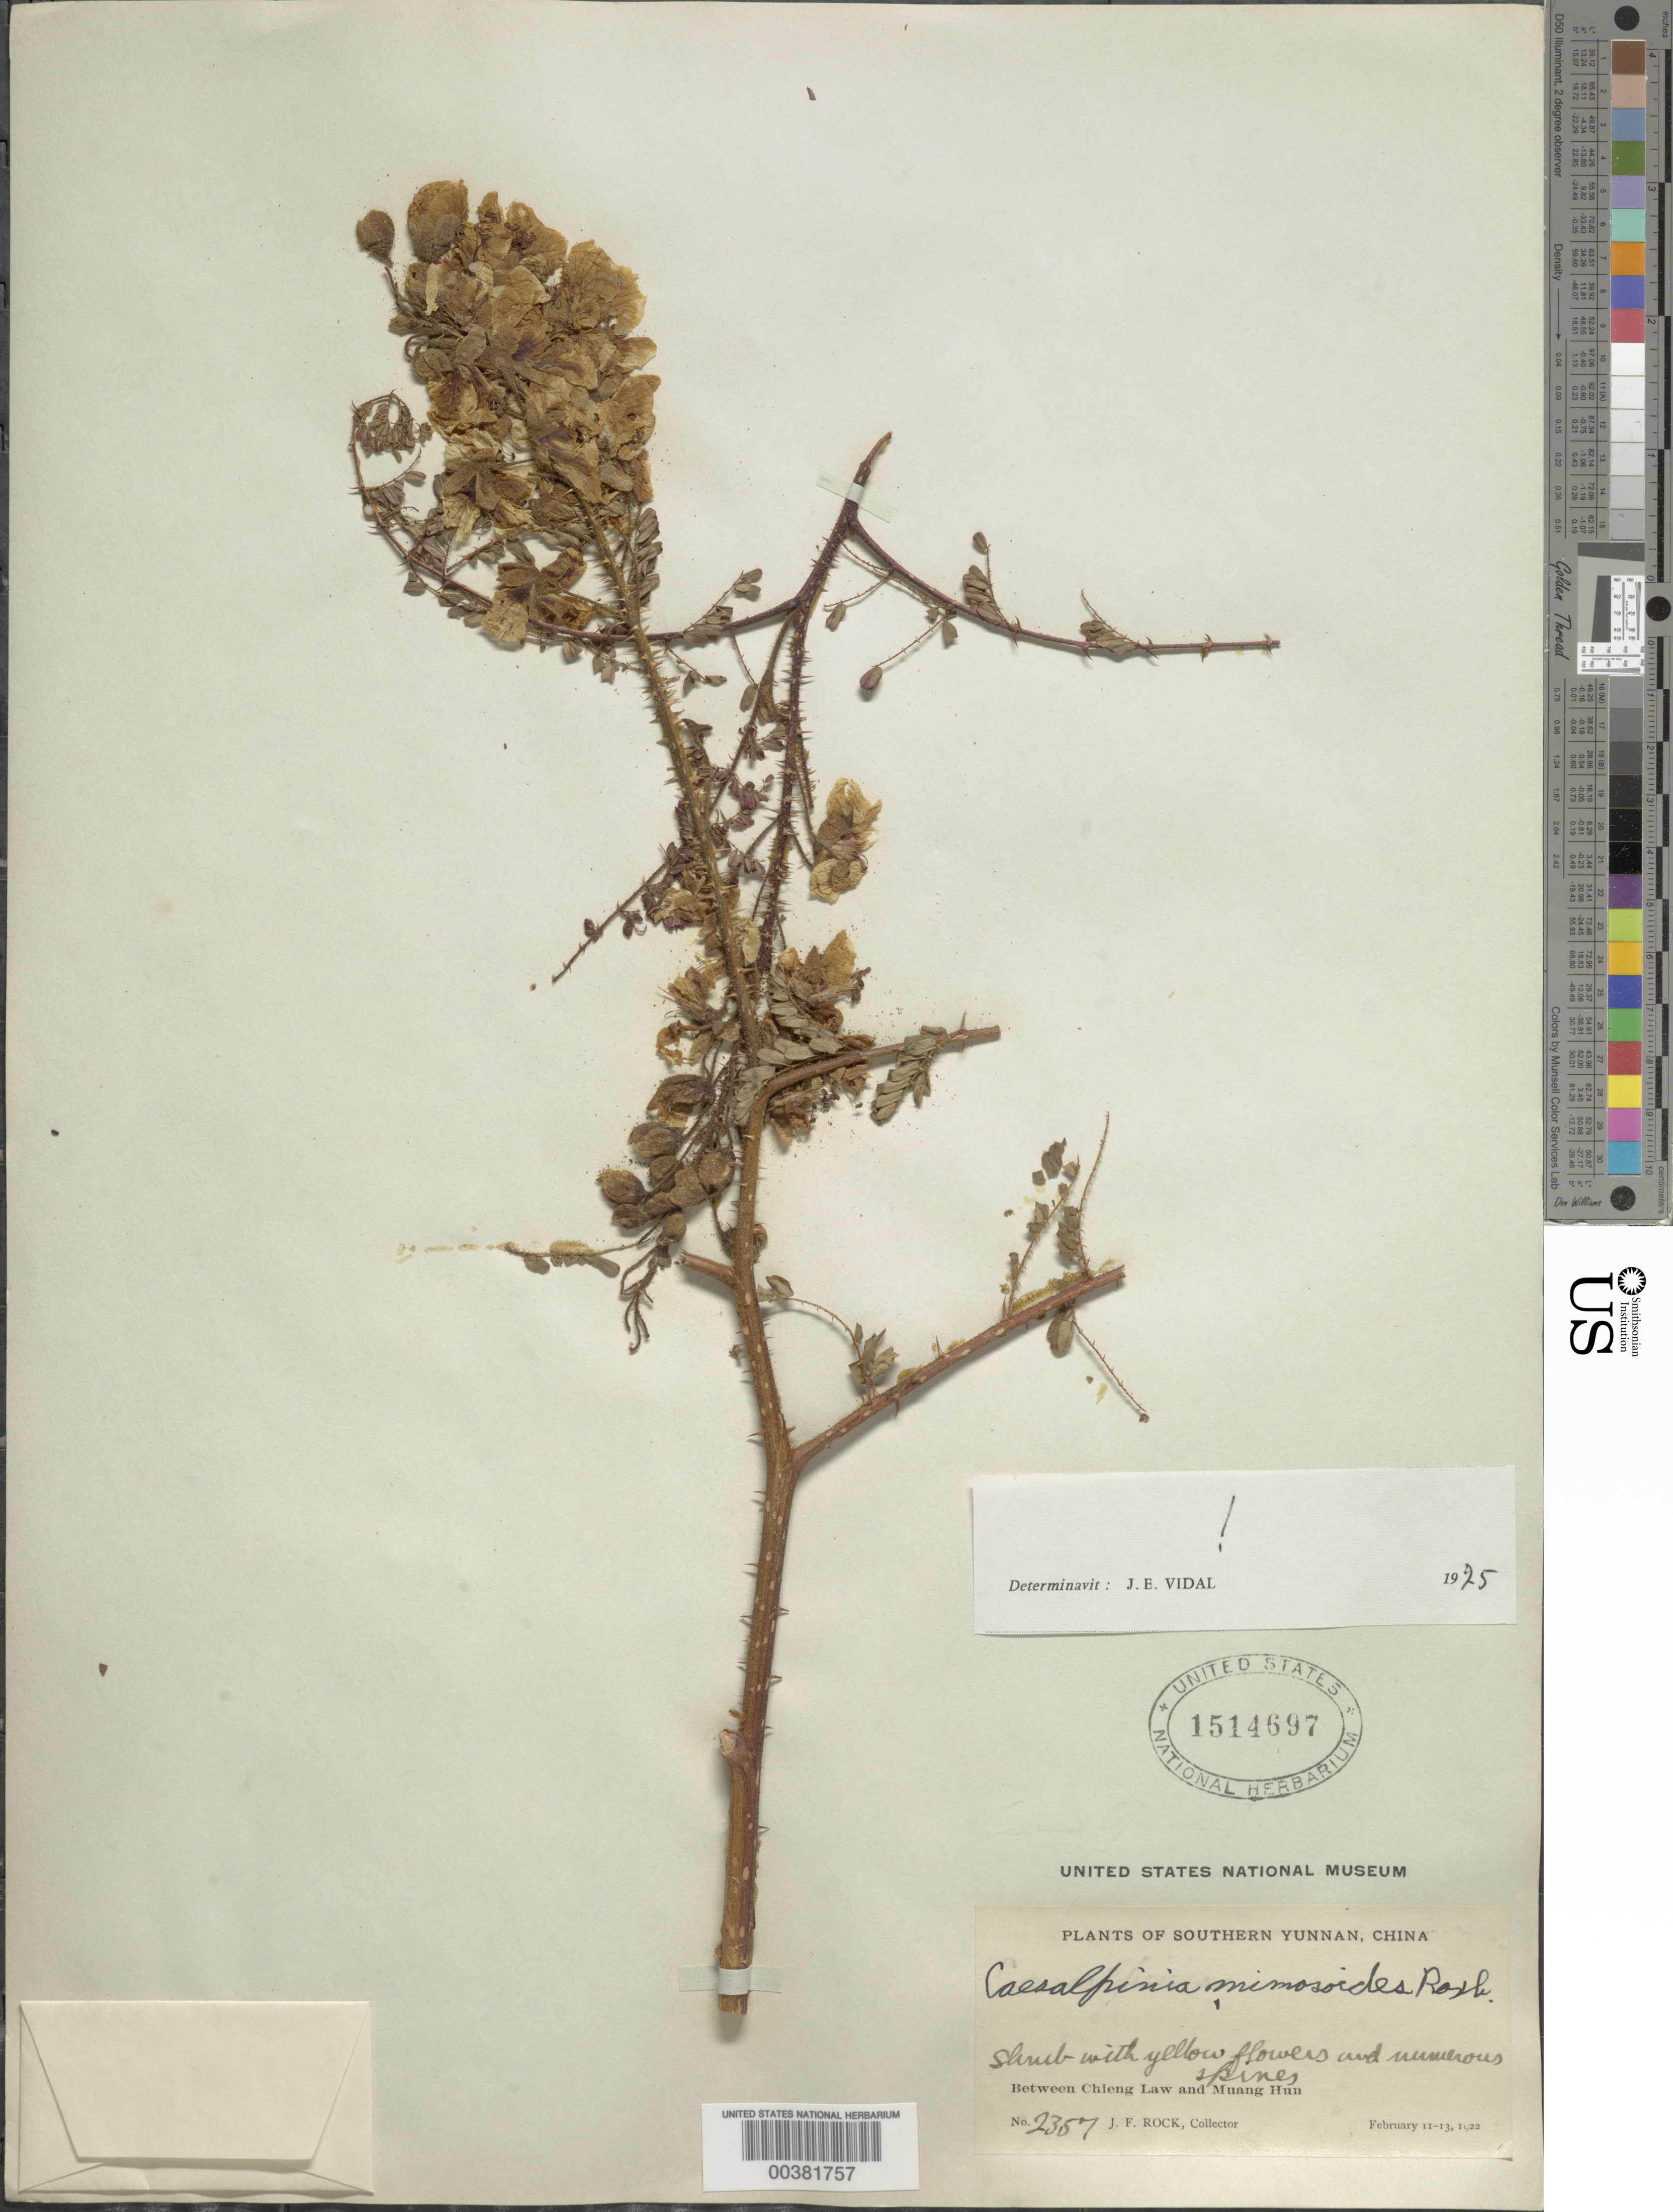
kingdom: Plantae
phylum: Tracheophyta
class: Magnoliopsida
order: Fabales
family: Fabaceae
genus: Hultholia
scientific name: Hultholia mimosoides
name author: (Lam.) Gagnon & G.P. Lewis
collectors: J. F. Rock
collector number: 2357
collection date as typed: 11 Feb 1922 to 13 Feb 1922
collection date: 1922-02-11/1922-02-13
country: China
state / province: Yunnan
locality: Between chieng law and muang hun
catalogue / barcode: US 1514697